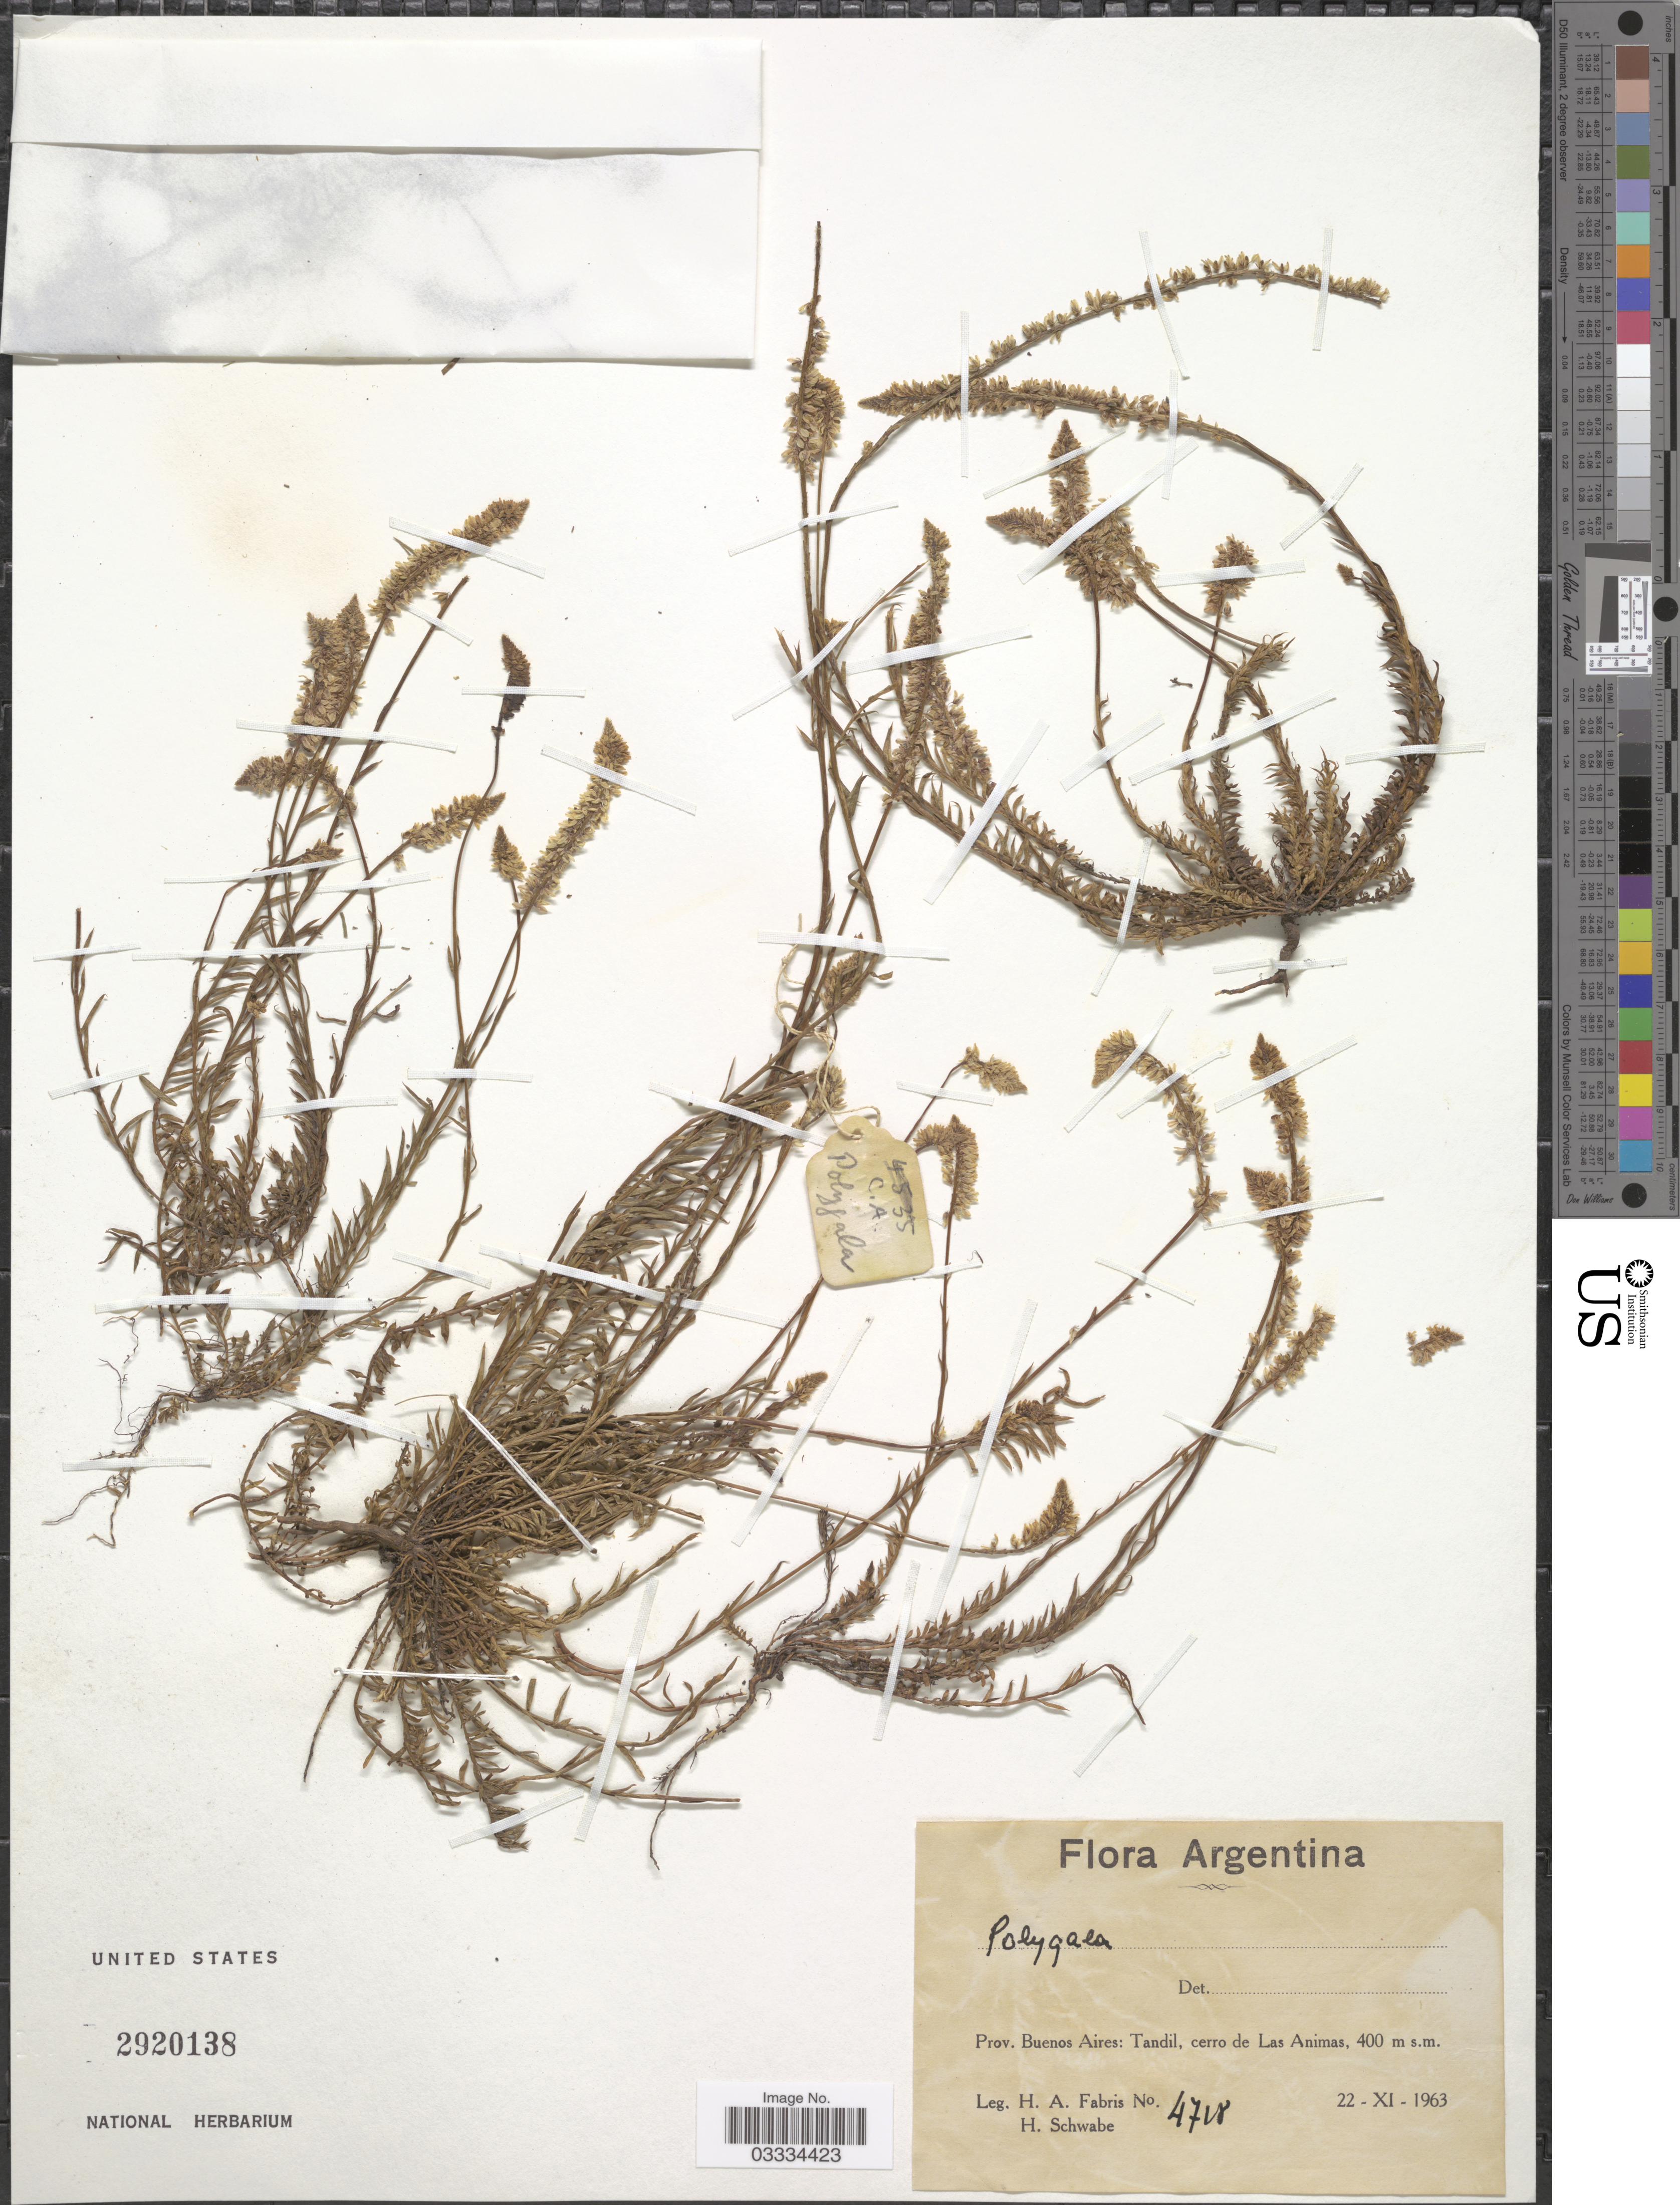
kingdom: Plantae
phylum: Tracheophyta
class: Magnoliopsida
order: Fabales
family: Polygalaceae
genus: Polygala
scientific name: Polygala sp.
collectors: H. A. Fabris & H. Schwabe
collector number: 4718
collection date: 1963-11-22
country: Argentina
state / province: Buenos Aires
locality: Tandil, cerro de Las Animas.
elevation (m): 400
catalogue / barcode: US 2920138